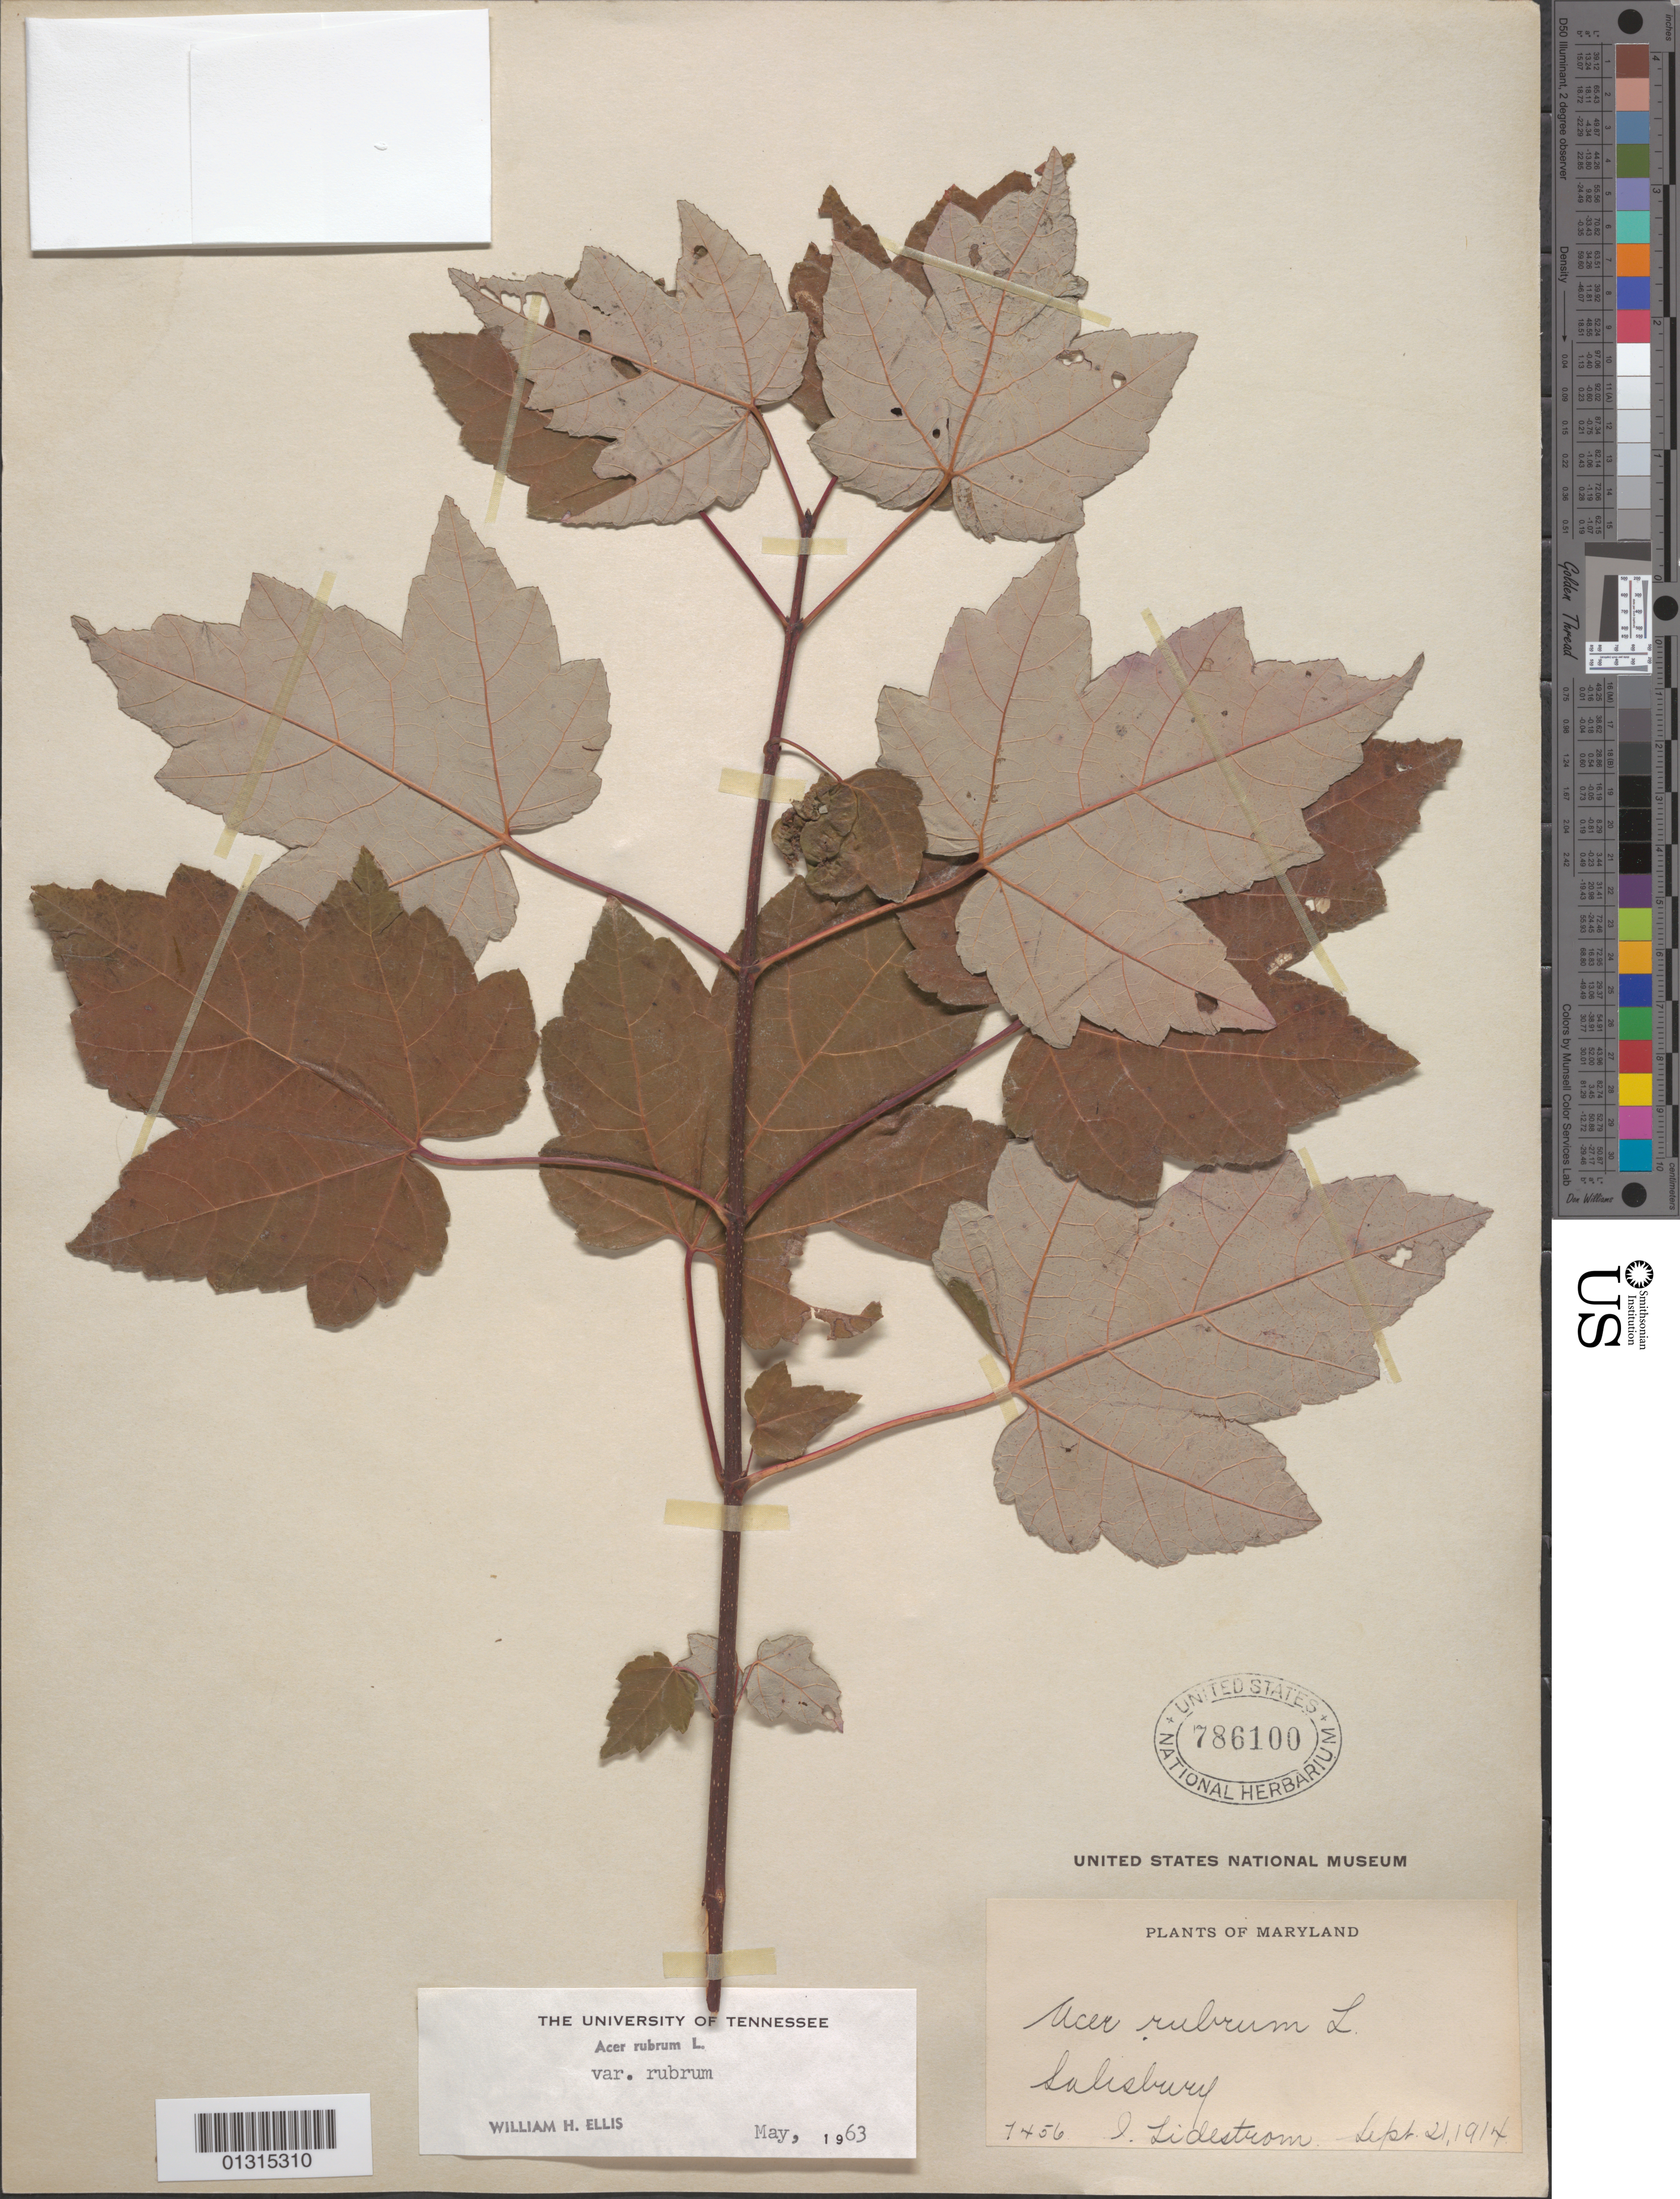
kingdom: Plantae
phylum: Tracheophyta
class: Magnoliopsida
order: Sapindales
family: Sapindaceae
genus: Acer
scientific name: Acer rubrum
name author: L.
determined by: Ellis, W. H.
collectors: I. F. Tidestrom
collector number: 7456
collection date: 1914-09-21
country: United States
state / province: Maryland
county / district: Wicomico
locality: Salisbury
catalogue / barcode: US 786100